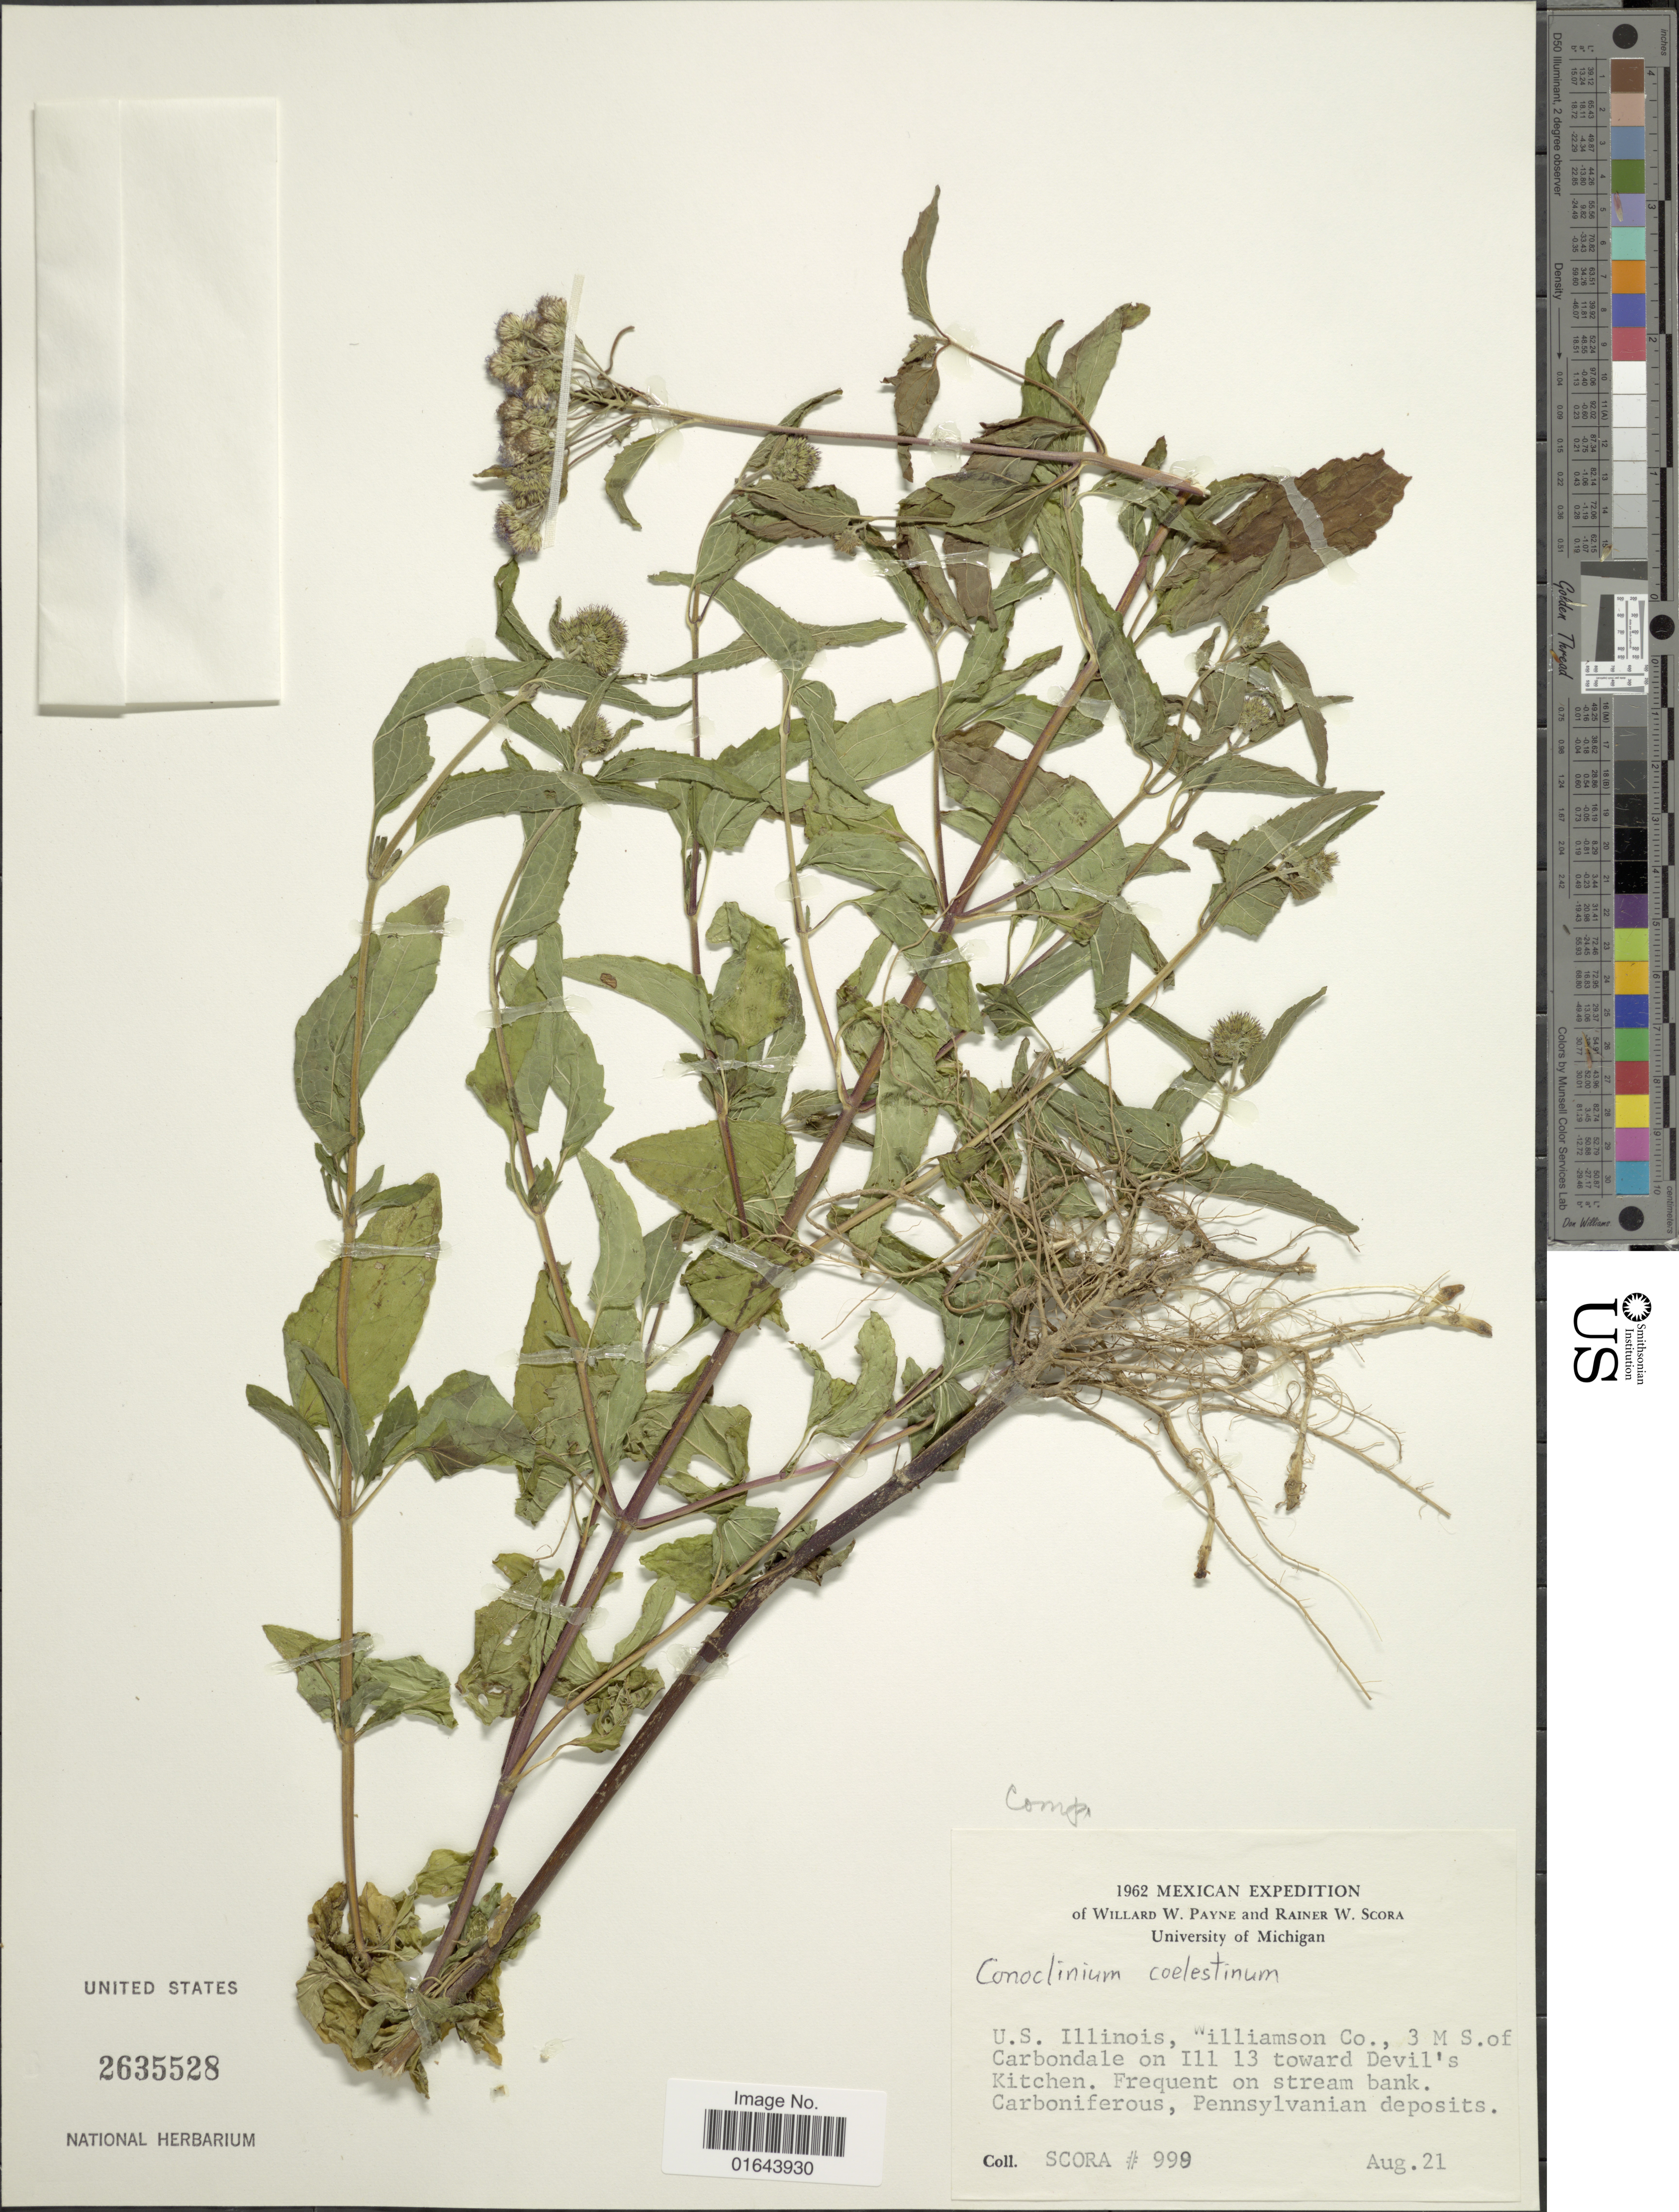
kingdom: Plantae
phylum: Tracheophyta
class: Magnoliopsida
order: Asterales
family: Asteraceae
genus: Conoclinium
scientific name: Conoclinium coelestinum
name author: (L.) DC.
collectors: R. Scora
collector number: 999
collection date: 1962-08-21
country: United States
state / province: Illinois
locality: Williamson Co., 3 M S. of Carbondale on III 13 toward Devil's Kitchen.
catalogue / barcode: US 2635528